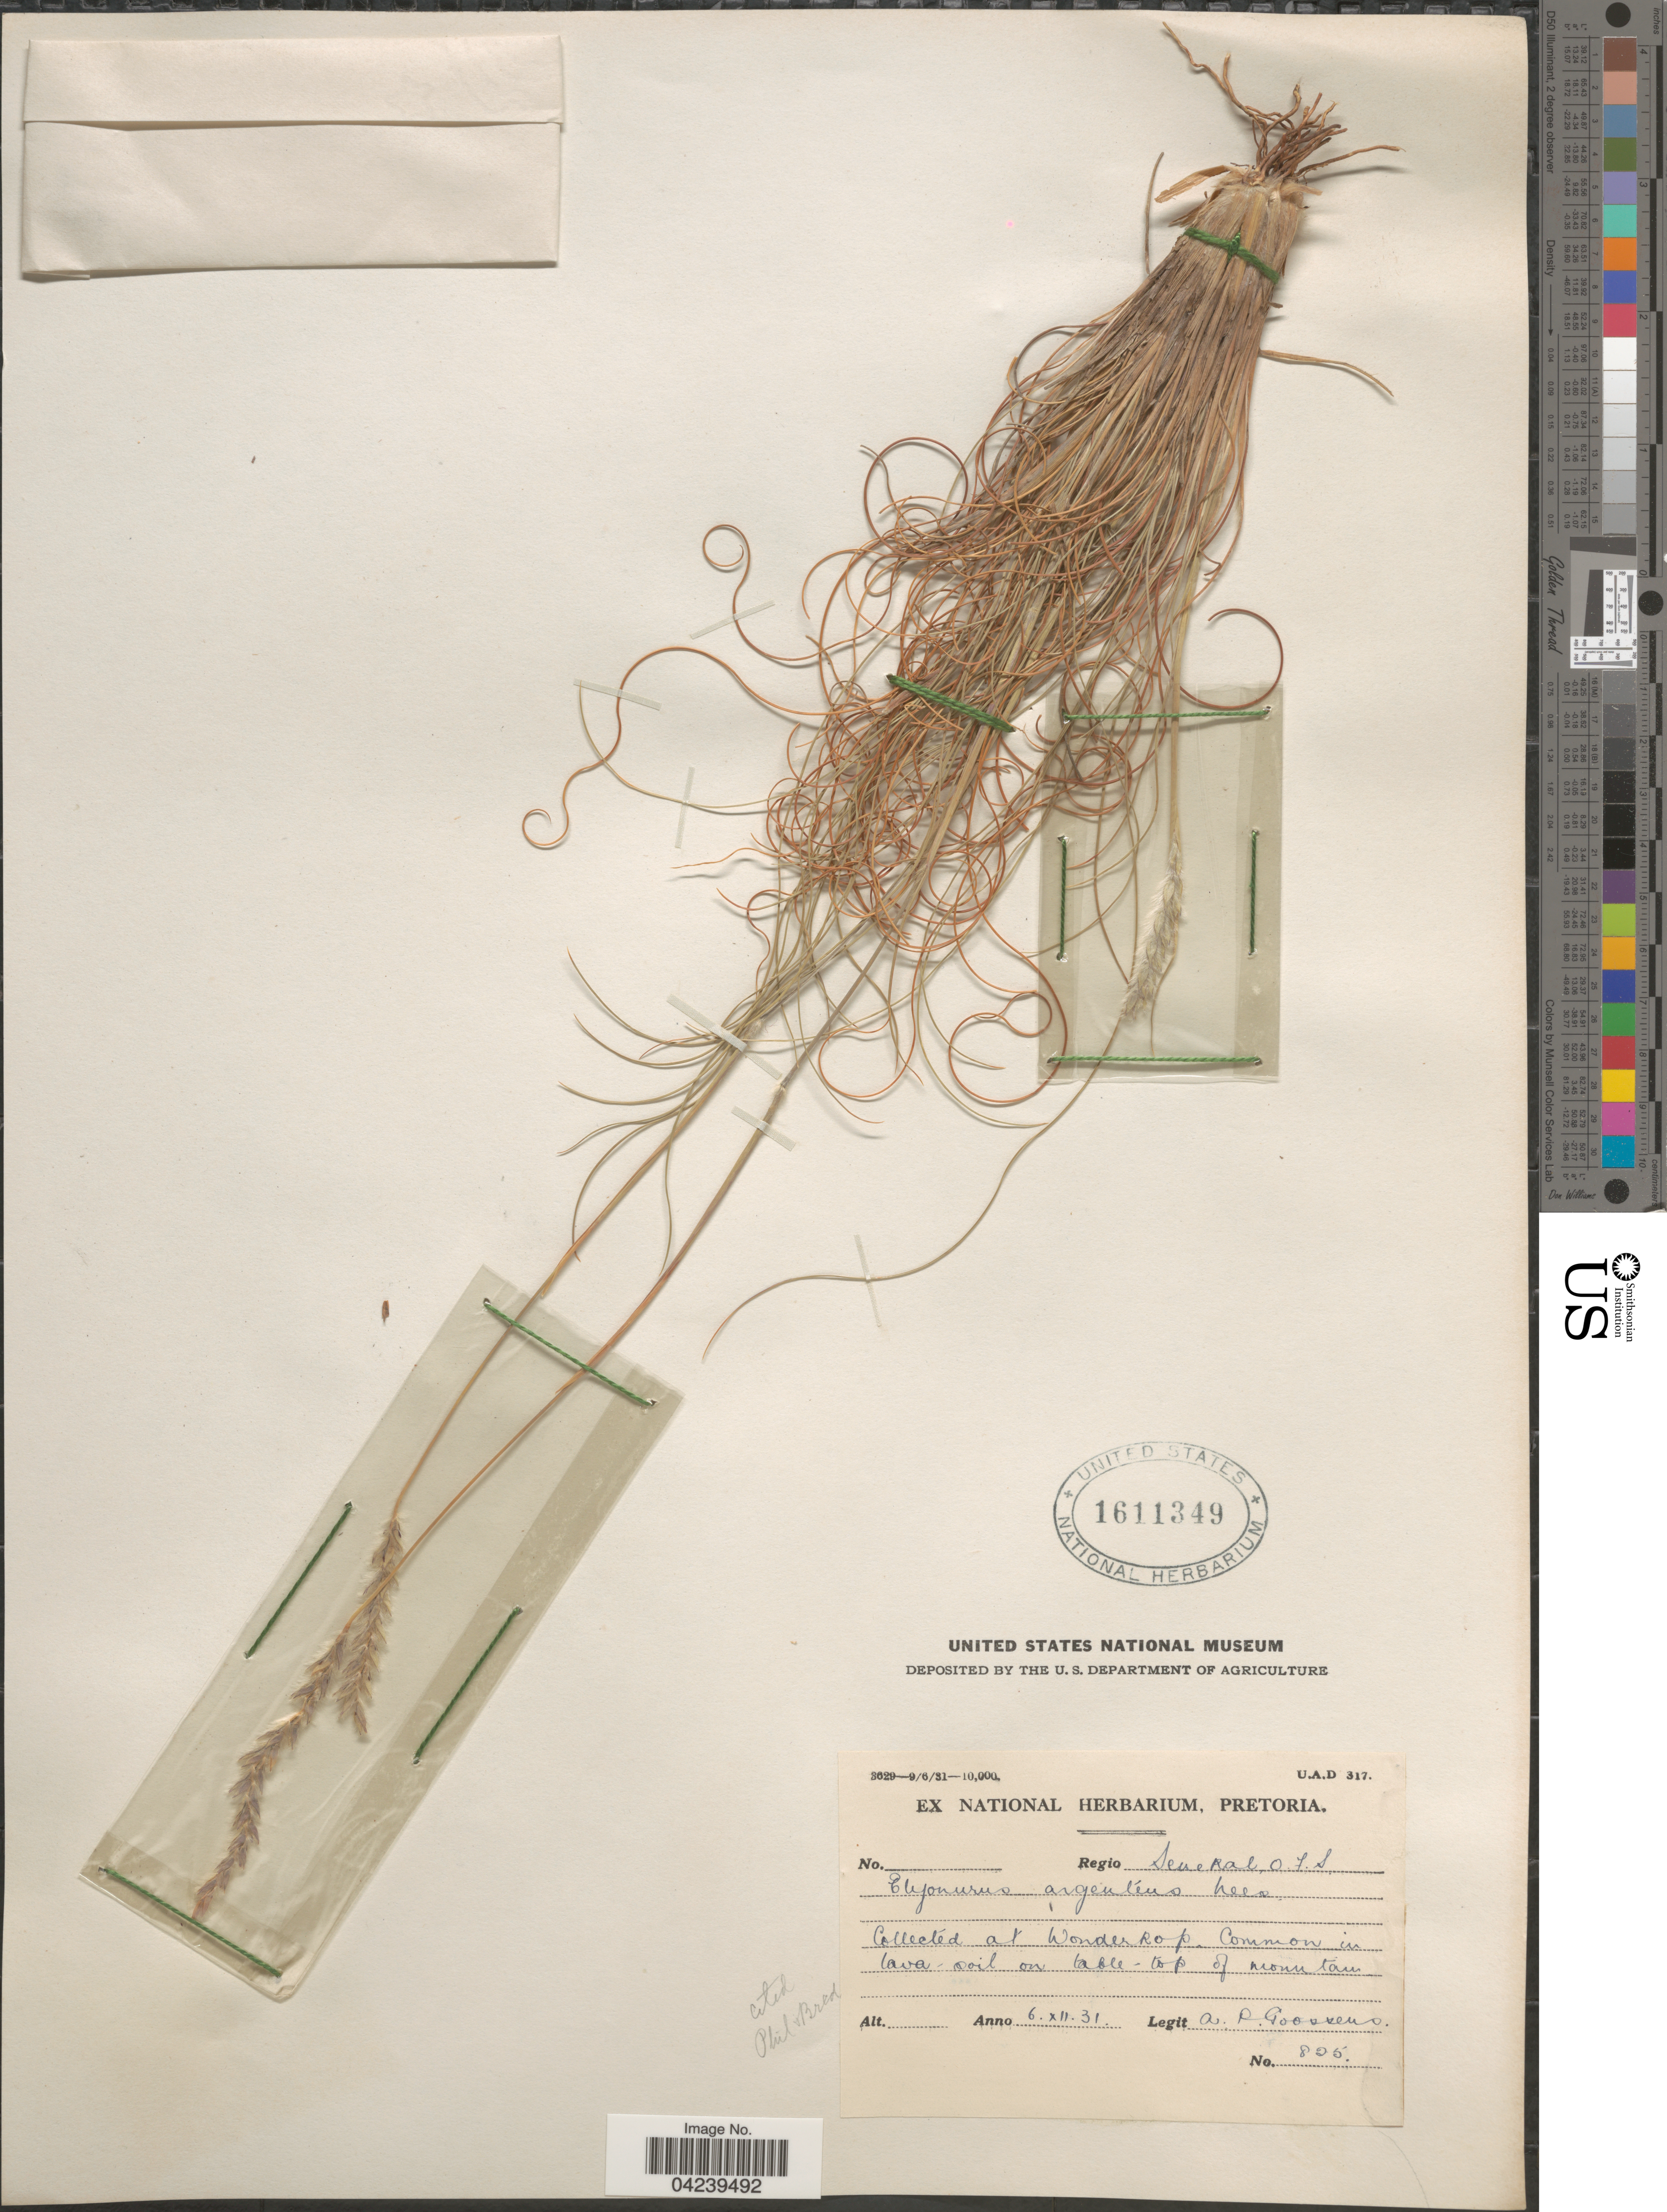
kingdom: Plantae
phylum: Tracheophyta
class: Liliopsida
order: Poales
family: Poaceae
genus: Elionurus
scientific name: Elionurus muticus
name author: (Spreng.) Kuntze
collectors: A. P. G. Goossens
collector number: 825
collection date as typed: Transcribed d/m/y: 6/12/31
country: South Africa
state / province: Free State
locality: Regio Seneral, O. F. S. Wonderop. Common in lava-soil on table-top of mountain.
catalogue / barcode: US 1611349